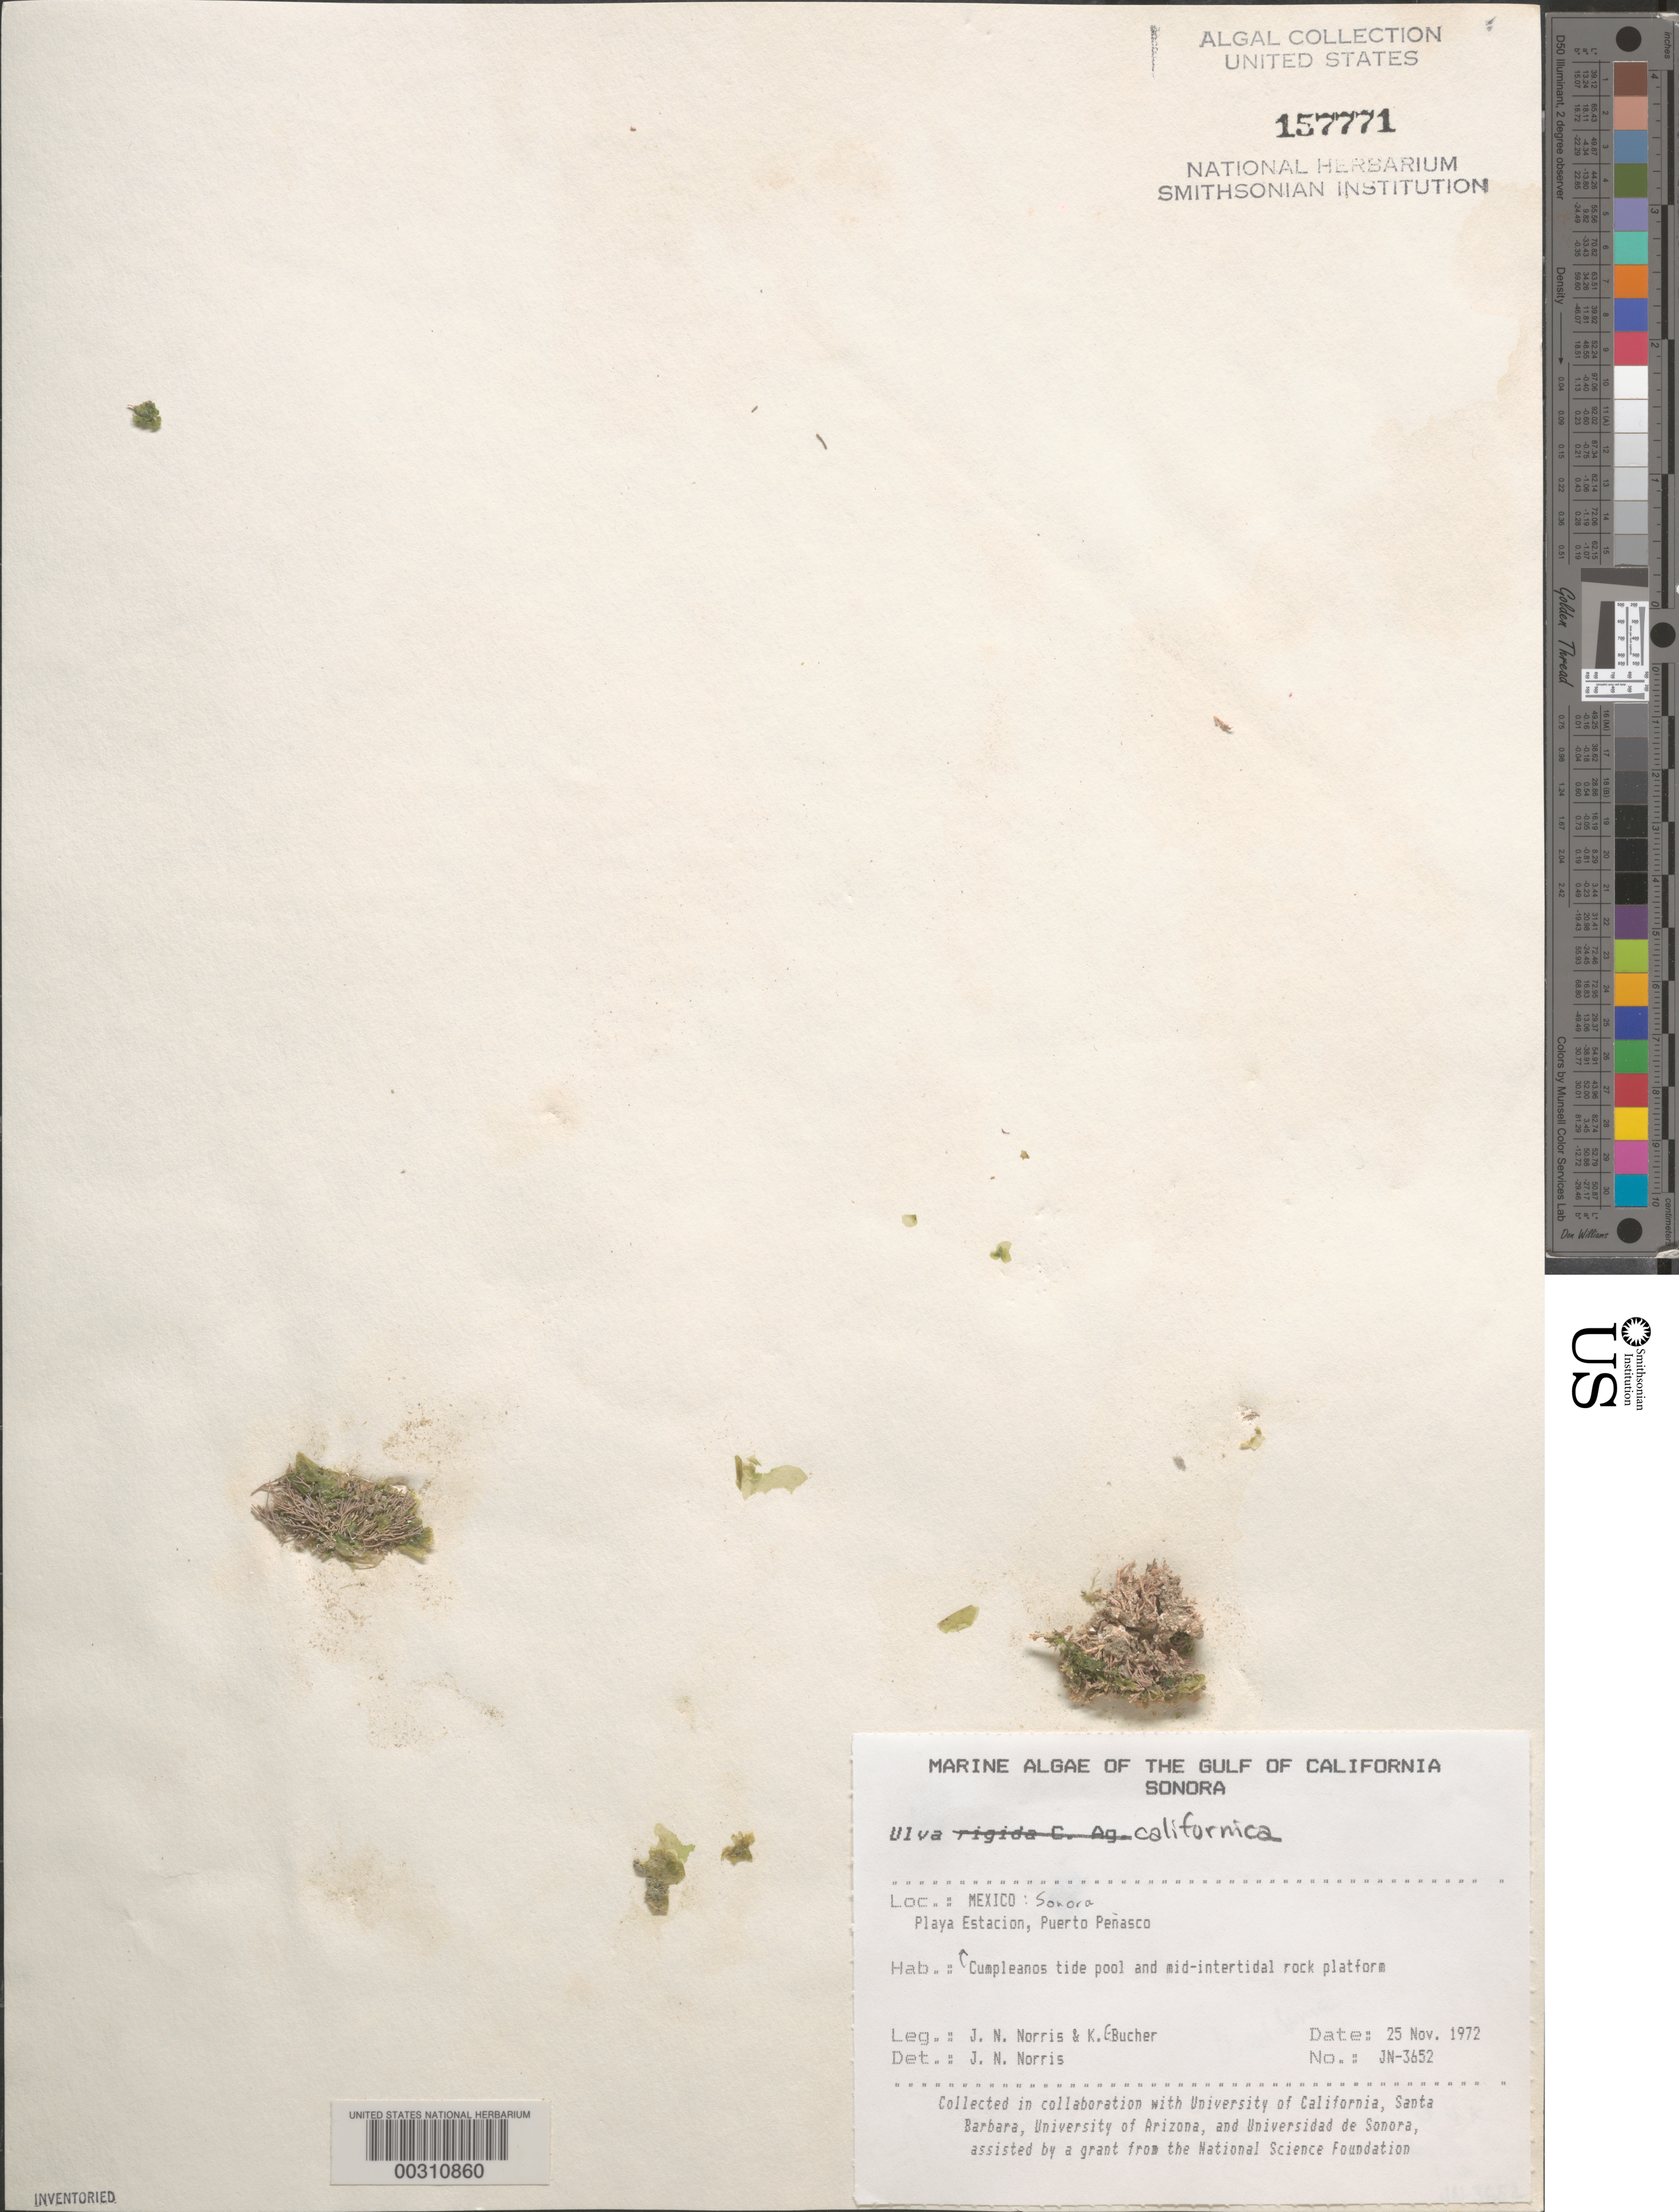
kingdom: Plantae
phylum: Chlorophyta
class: Ulvophyceae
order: Ulvales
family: Ulvaceae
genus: Ulva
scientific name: Ulva californica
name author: N.Wille in Collins et al.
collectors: J. N. Norris & K. E. Bucher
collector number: JN-3652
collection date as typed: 25 Nov 1972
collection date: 1972-11-25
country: Mexico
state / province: Sonora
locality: Playa Estacion, Puerto Penasco, Cumpleanos tide pool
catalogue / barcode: US 157771